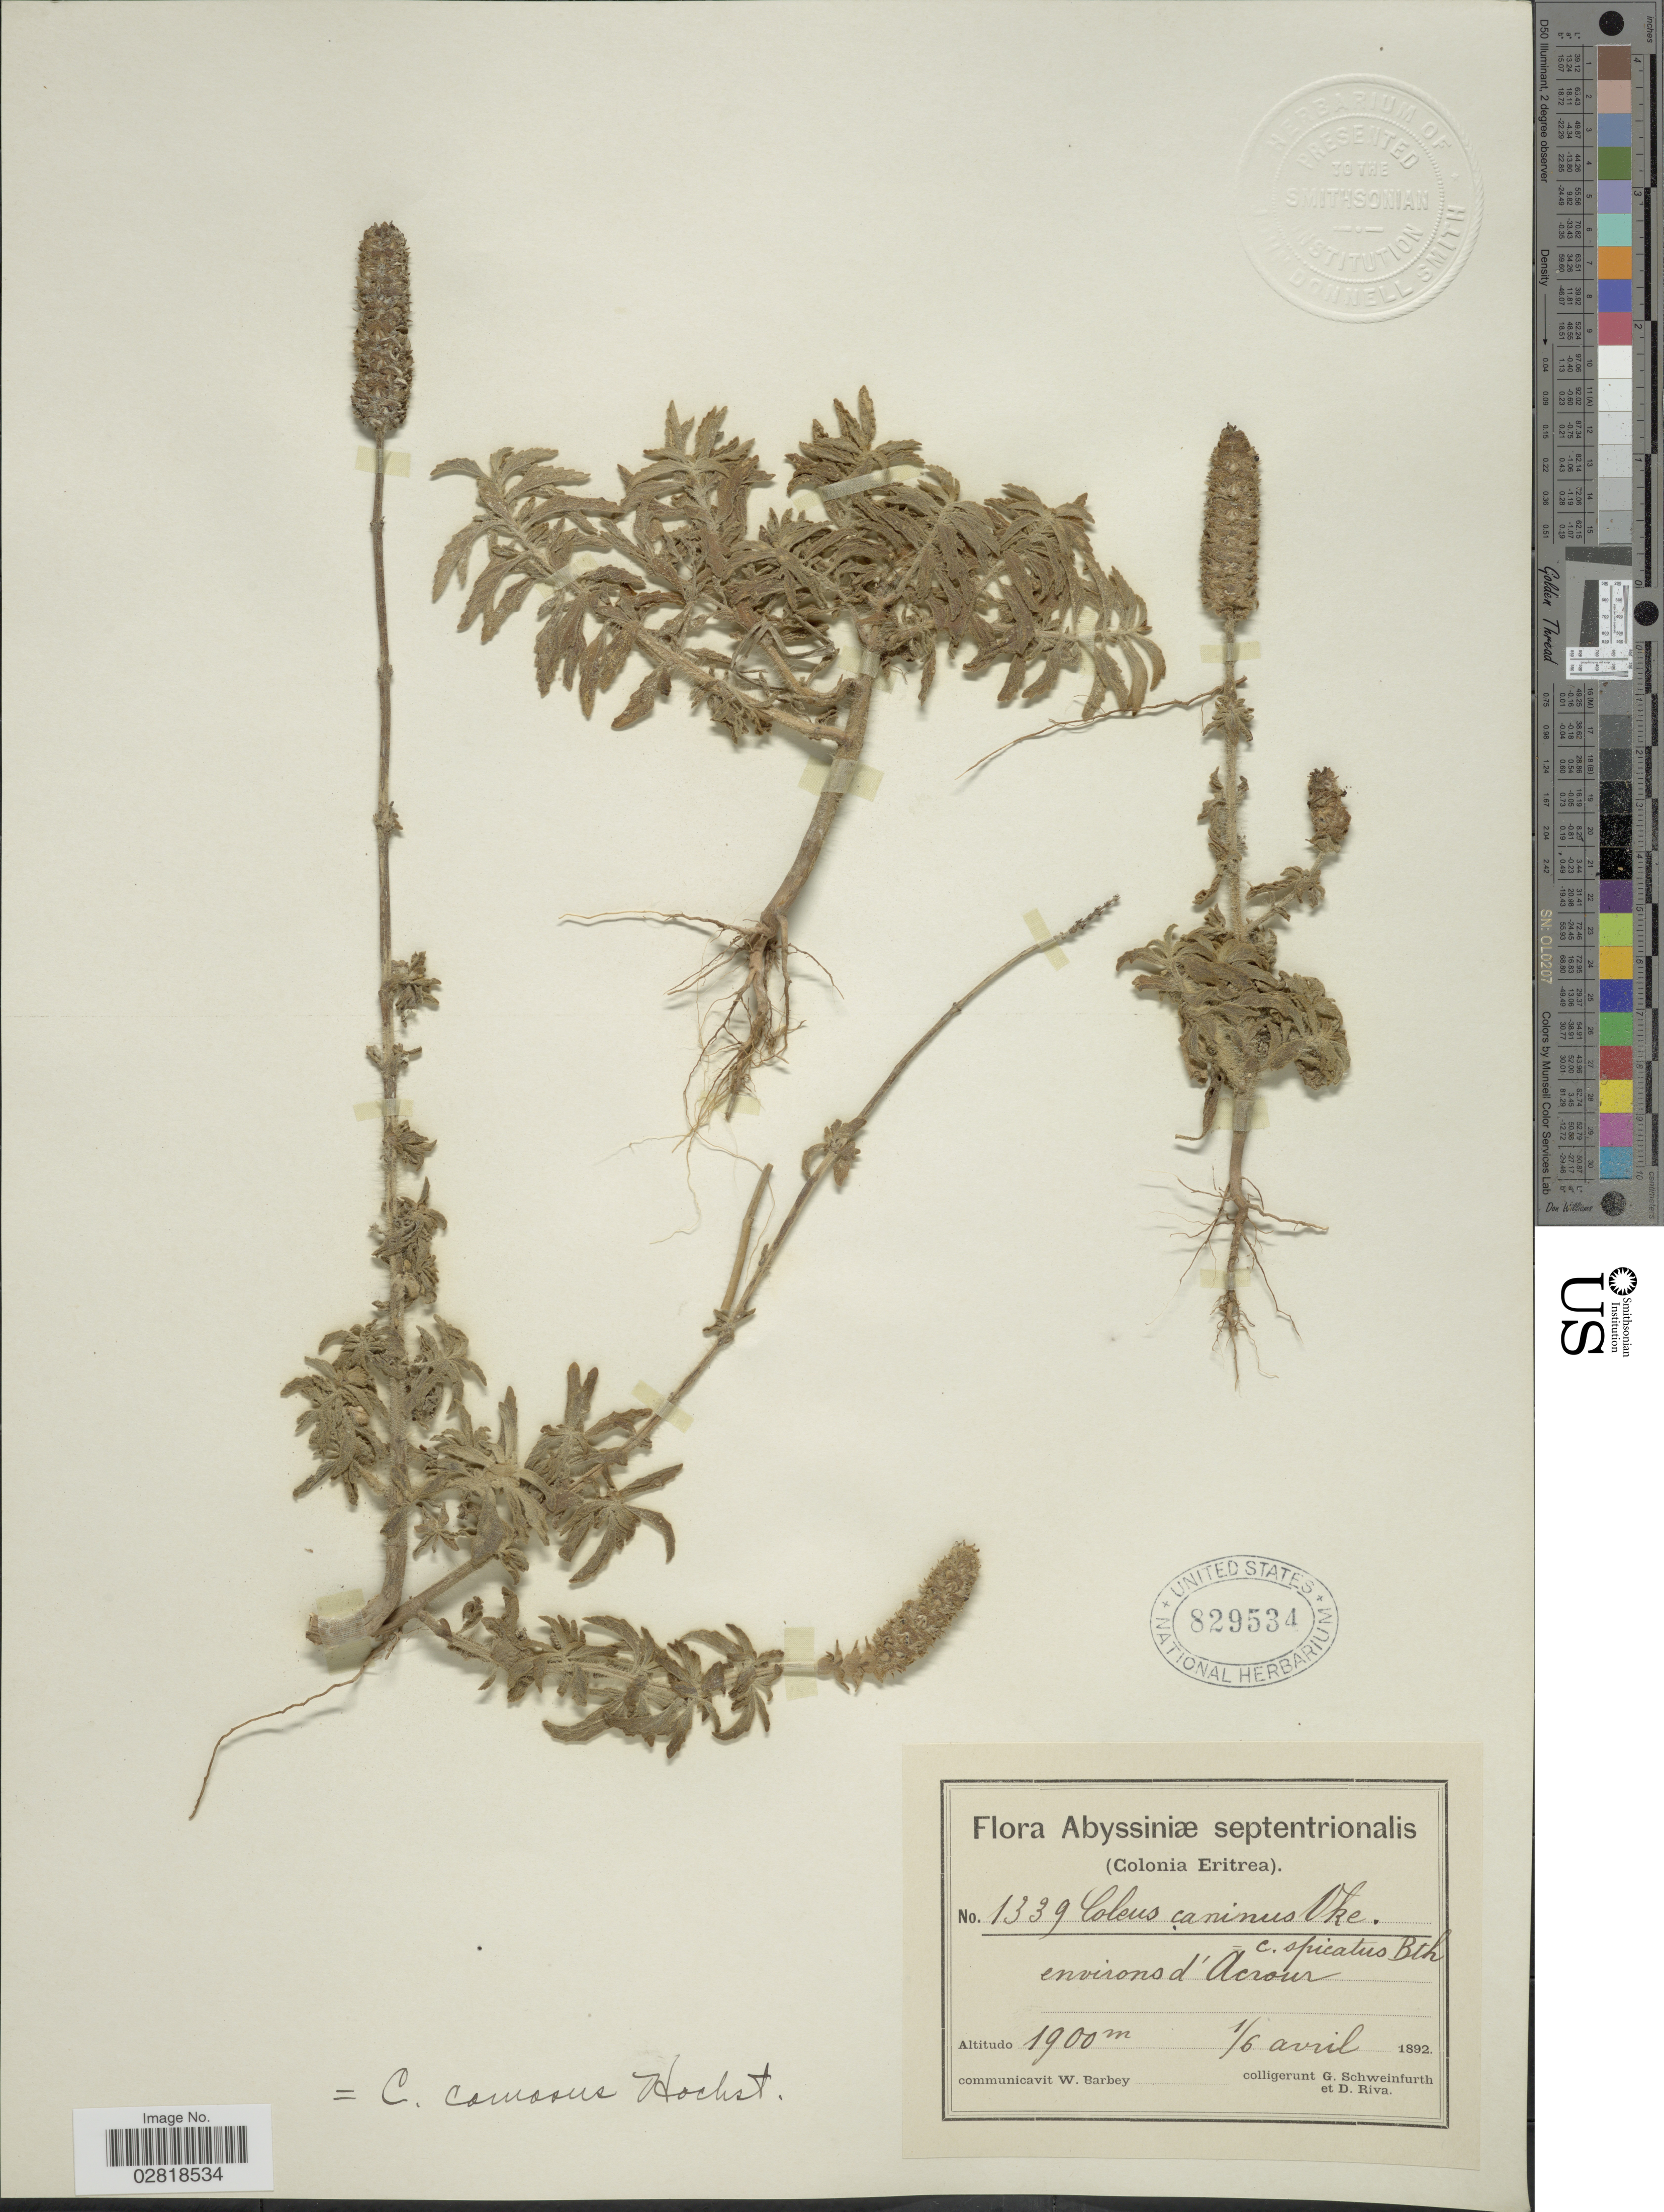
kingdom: Plantae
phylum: Tracheophyta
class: Magnoliopsida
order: Lamiales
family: Lamiaceae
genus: Plectranthus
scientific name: Plectranthus comosus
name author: Sims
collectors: G. A. Schweinfurth (herbarium) & D. Riva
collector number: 1339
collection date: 1892-04-01/1892-04-06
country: Eritrea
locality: Abyssiniæ septentrionalis (Colonia Eritrea). Environs d'Acrour.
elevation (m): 1900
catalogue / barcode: US 829534